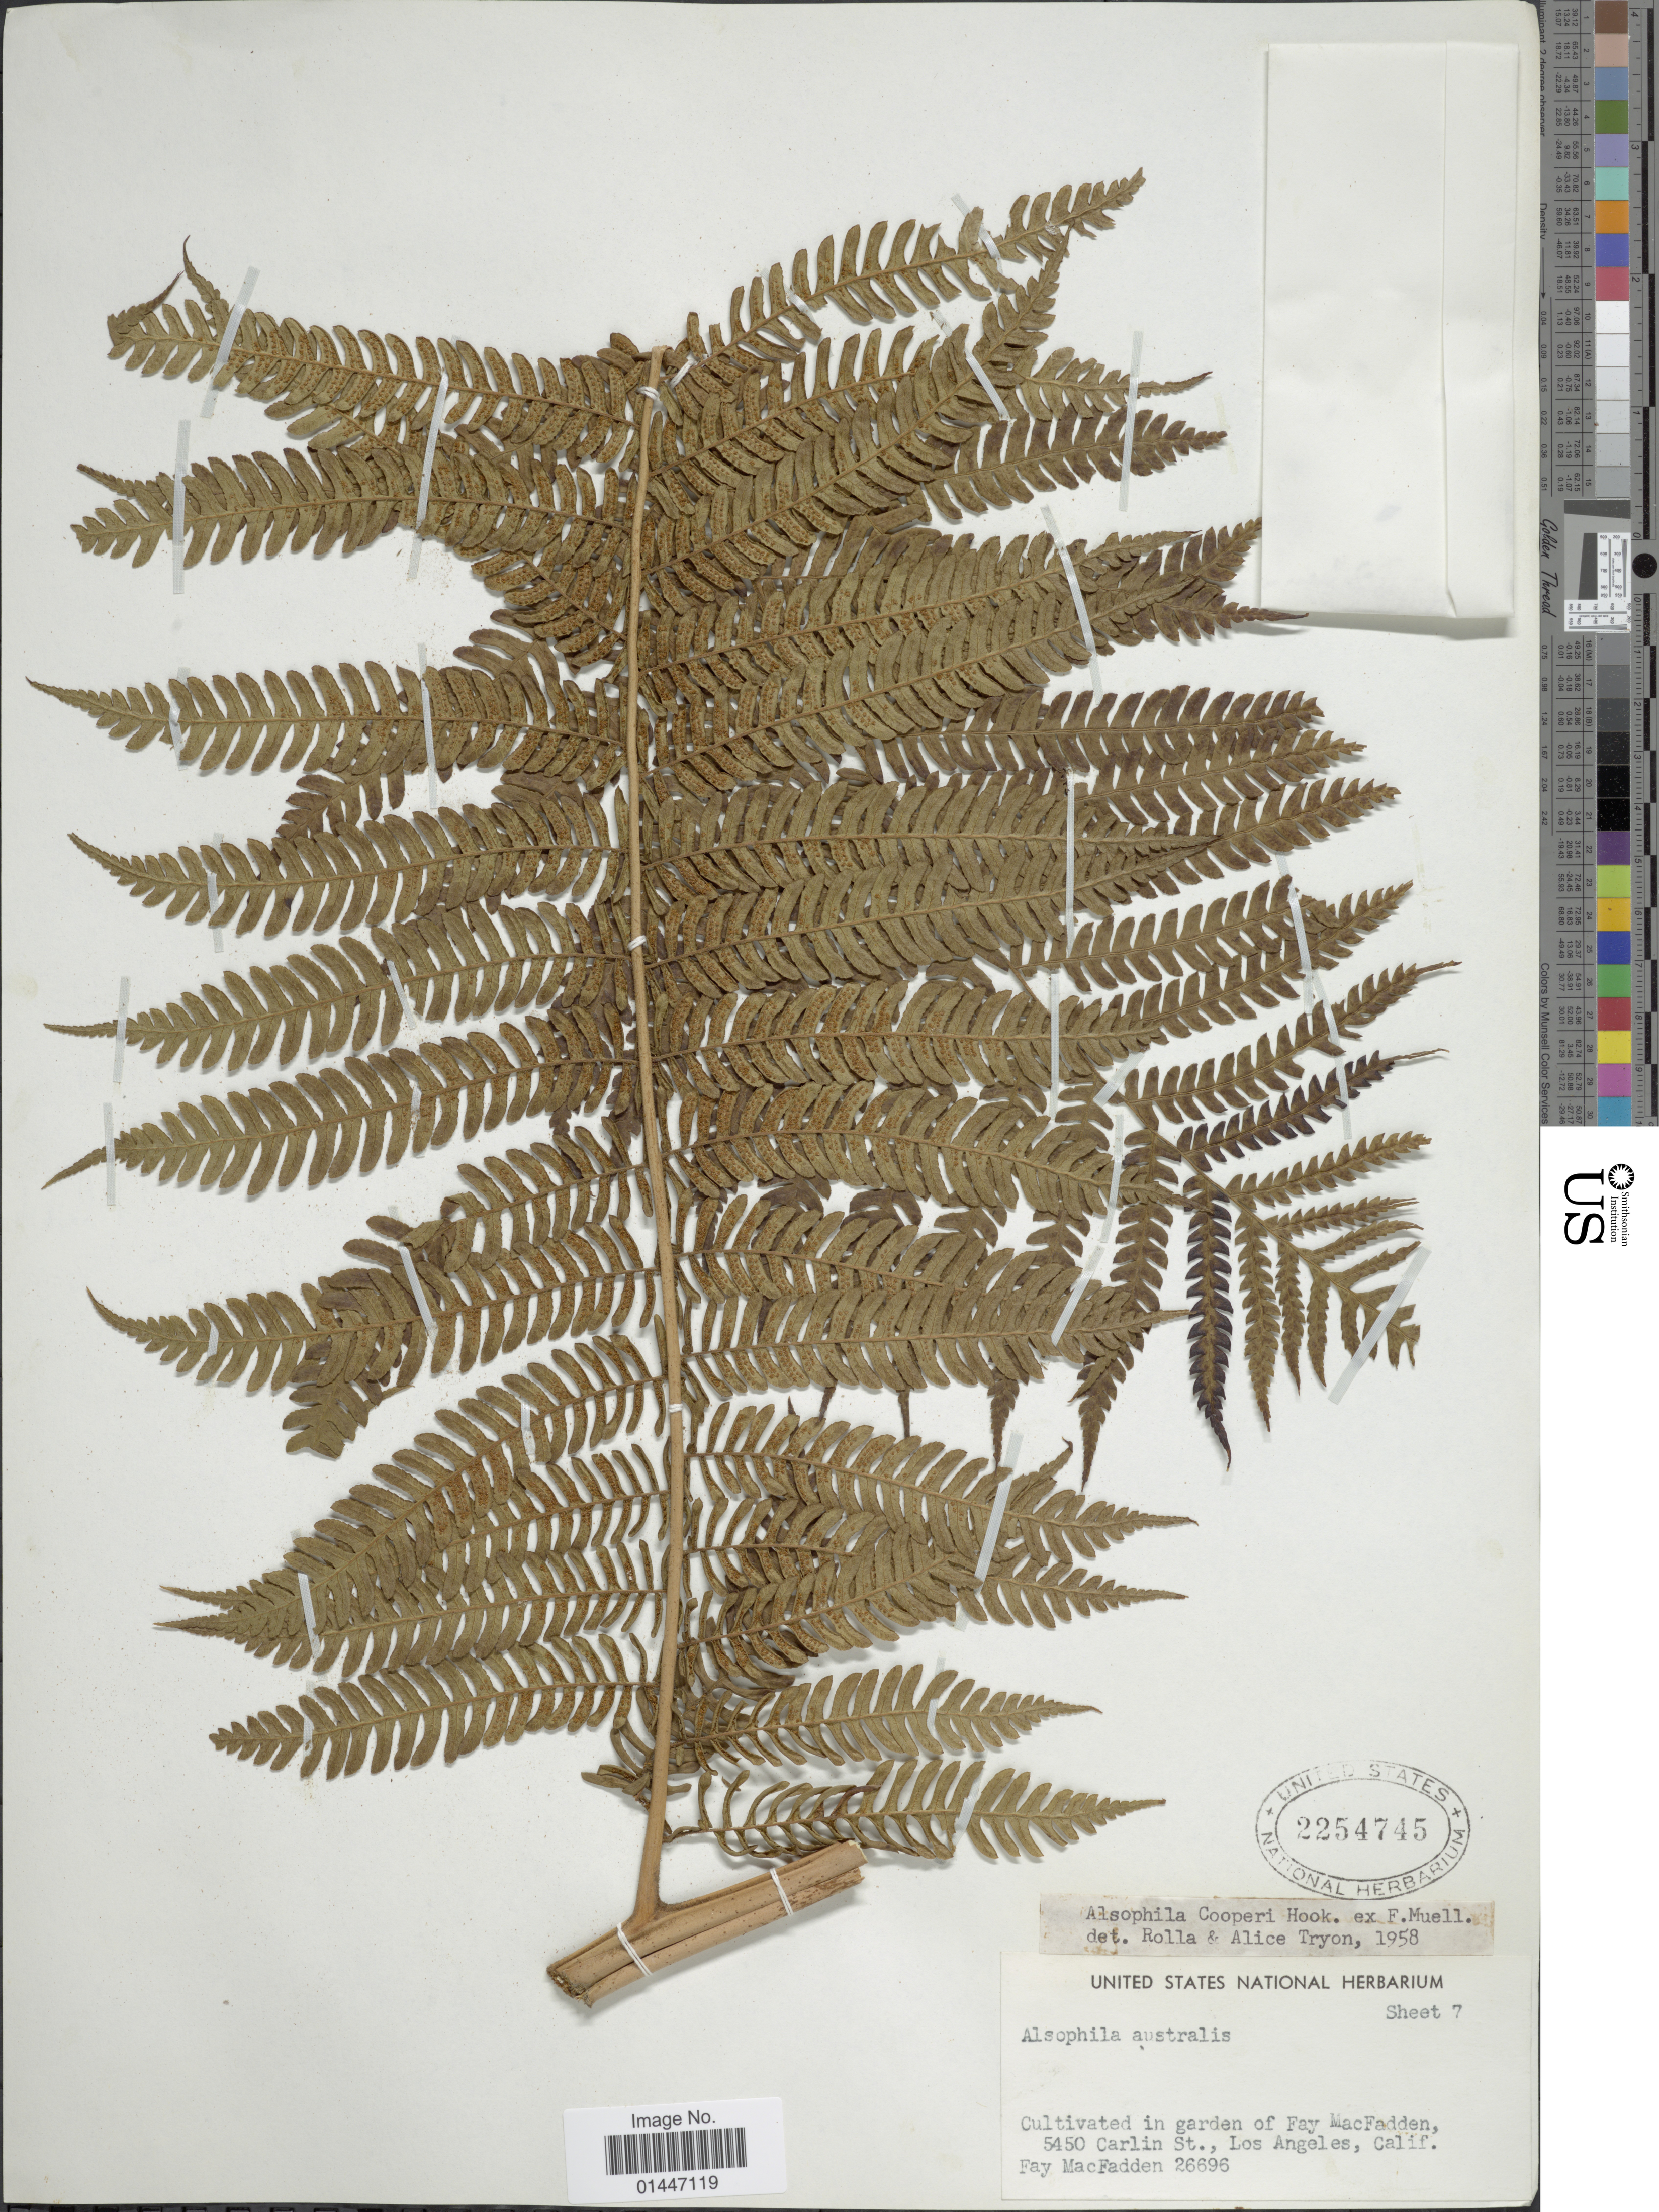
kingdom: Plantae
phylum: Tracheophyta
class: Polypodiopsida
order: Cyatheales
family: Cyatheaceae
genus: Sphaeropteris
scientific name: Sphaeropteris cooperi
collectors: F. MacFadden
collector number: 26696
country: United States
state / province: California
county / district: Los Angeles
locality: In garden of Fay MacFadden, 5450 Carlin St., Los Angeles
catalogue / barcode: US 2254745